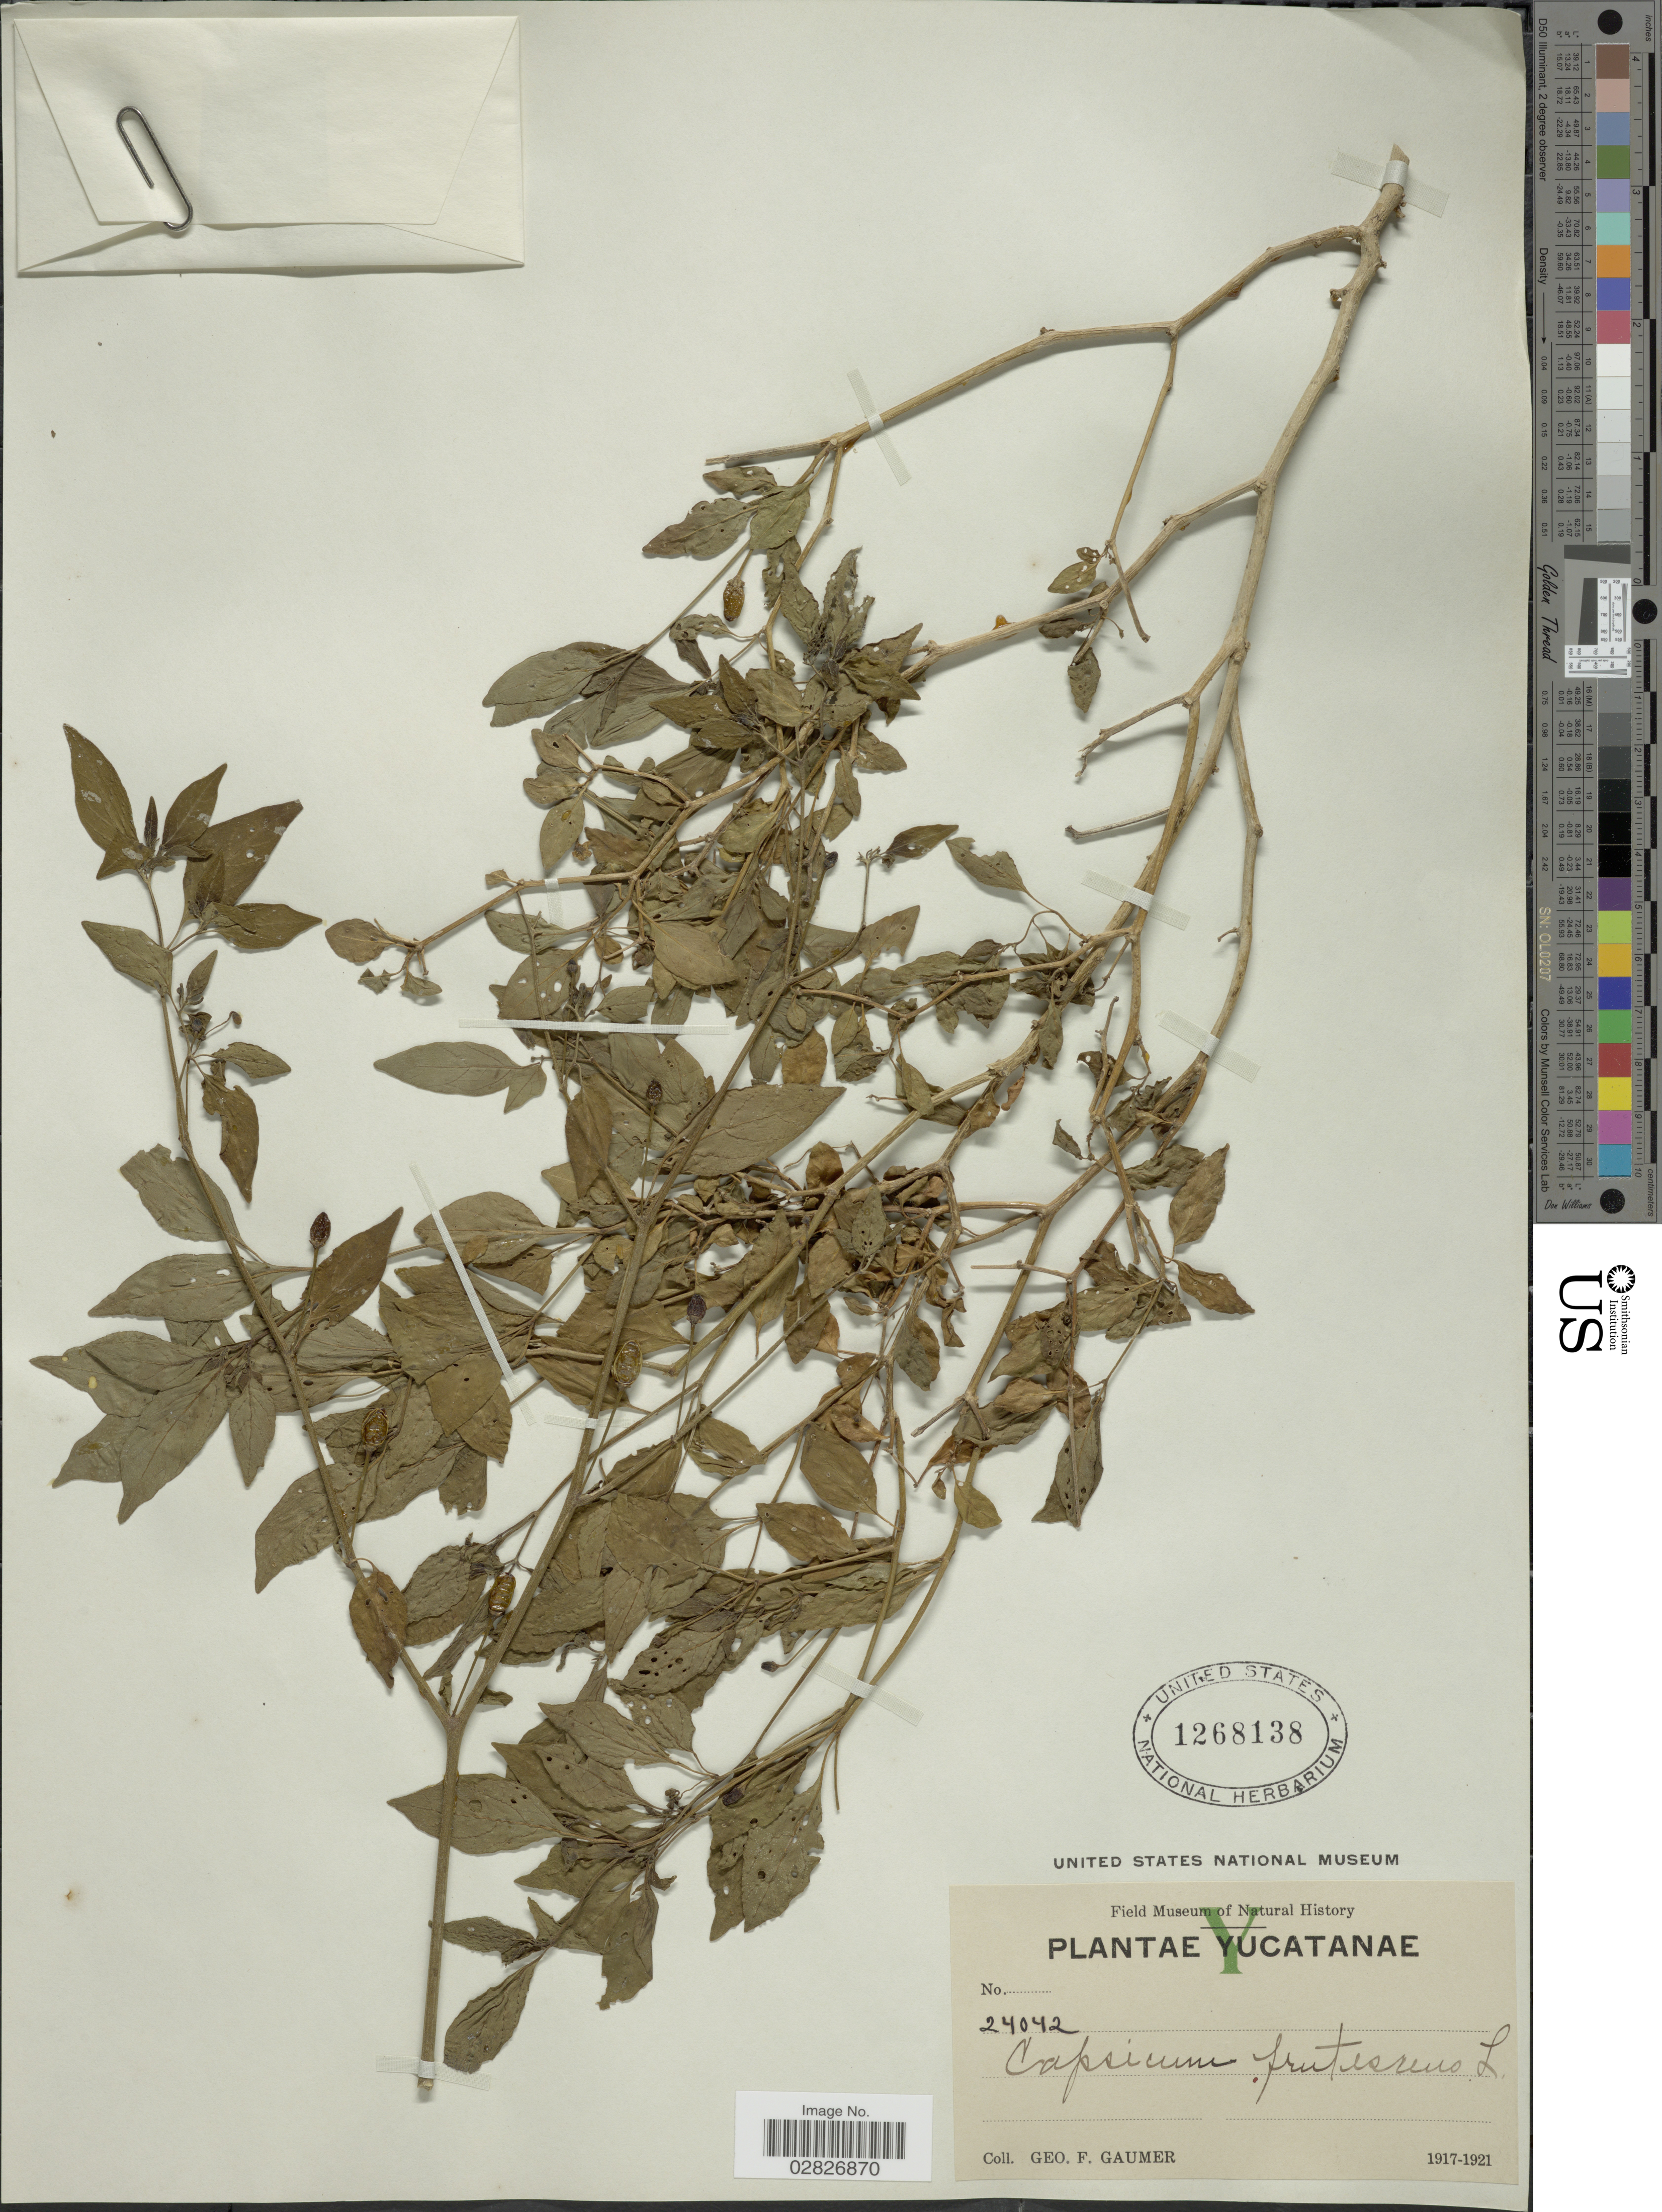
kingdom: Plantae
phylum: Tracheophyta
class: Magnoliopsida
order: Solanales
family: Solanaceae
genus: Capsicum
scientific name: Capsicum frutescens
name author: L.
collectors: G. F. Gaumer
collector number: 24042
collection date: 1917/1921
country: Mexico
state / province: Yucatán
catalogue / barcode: US 1268138